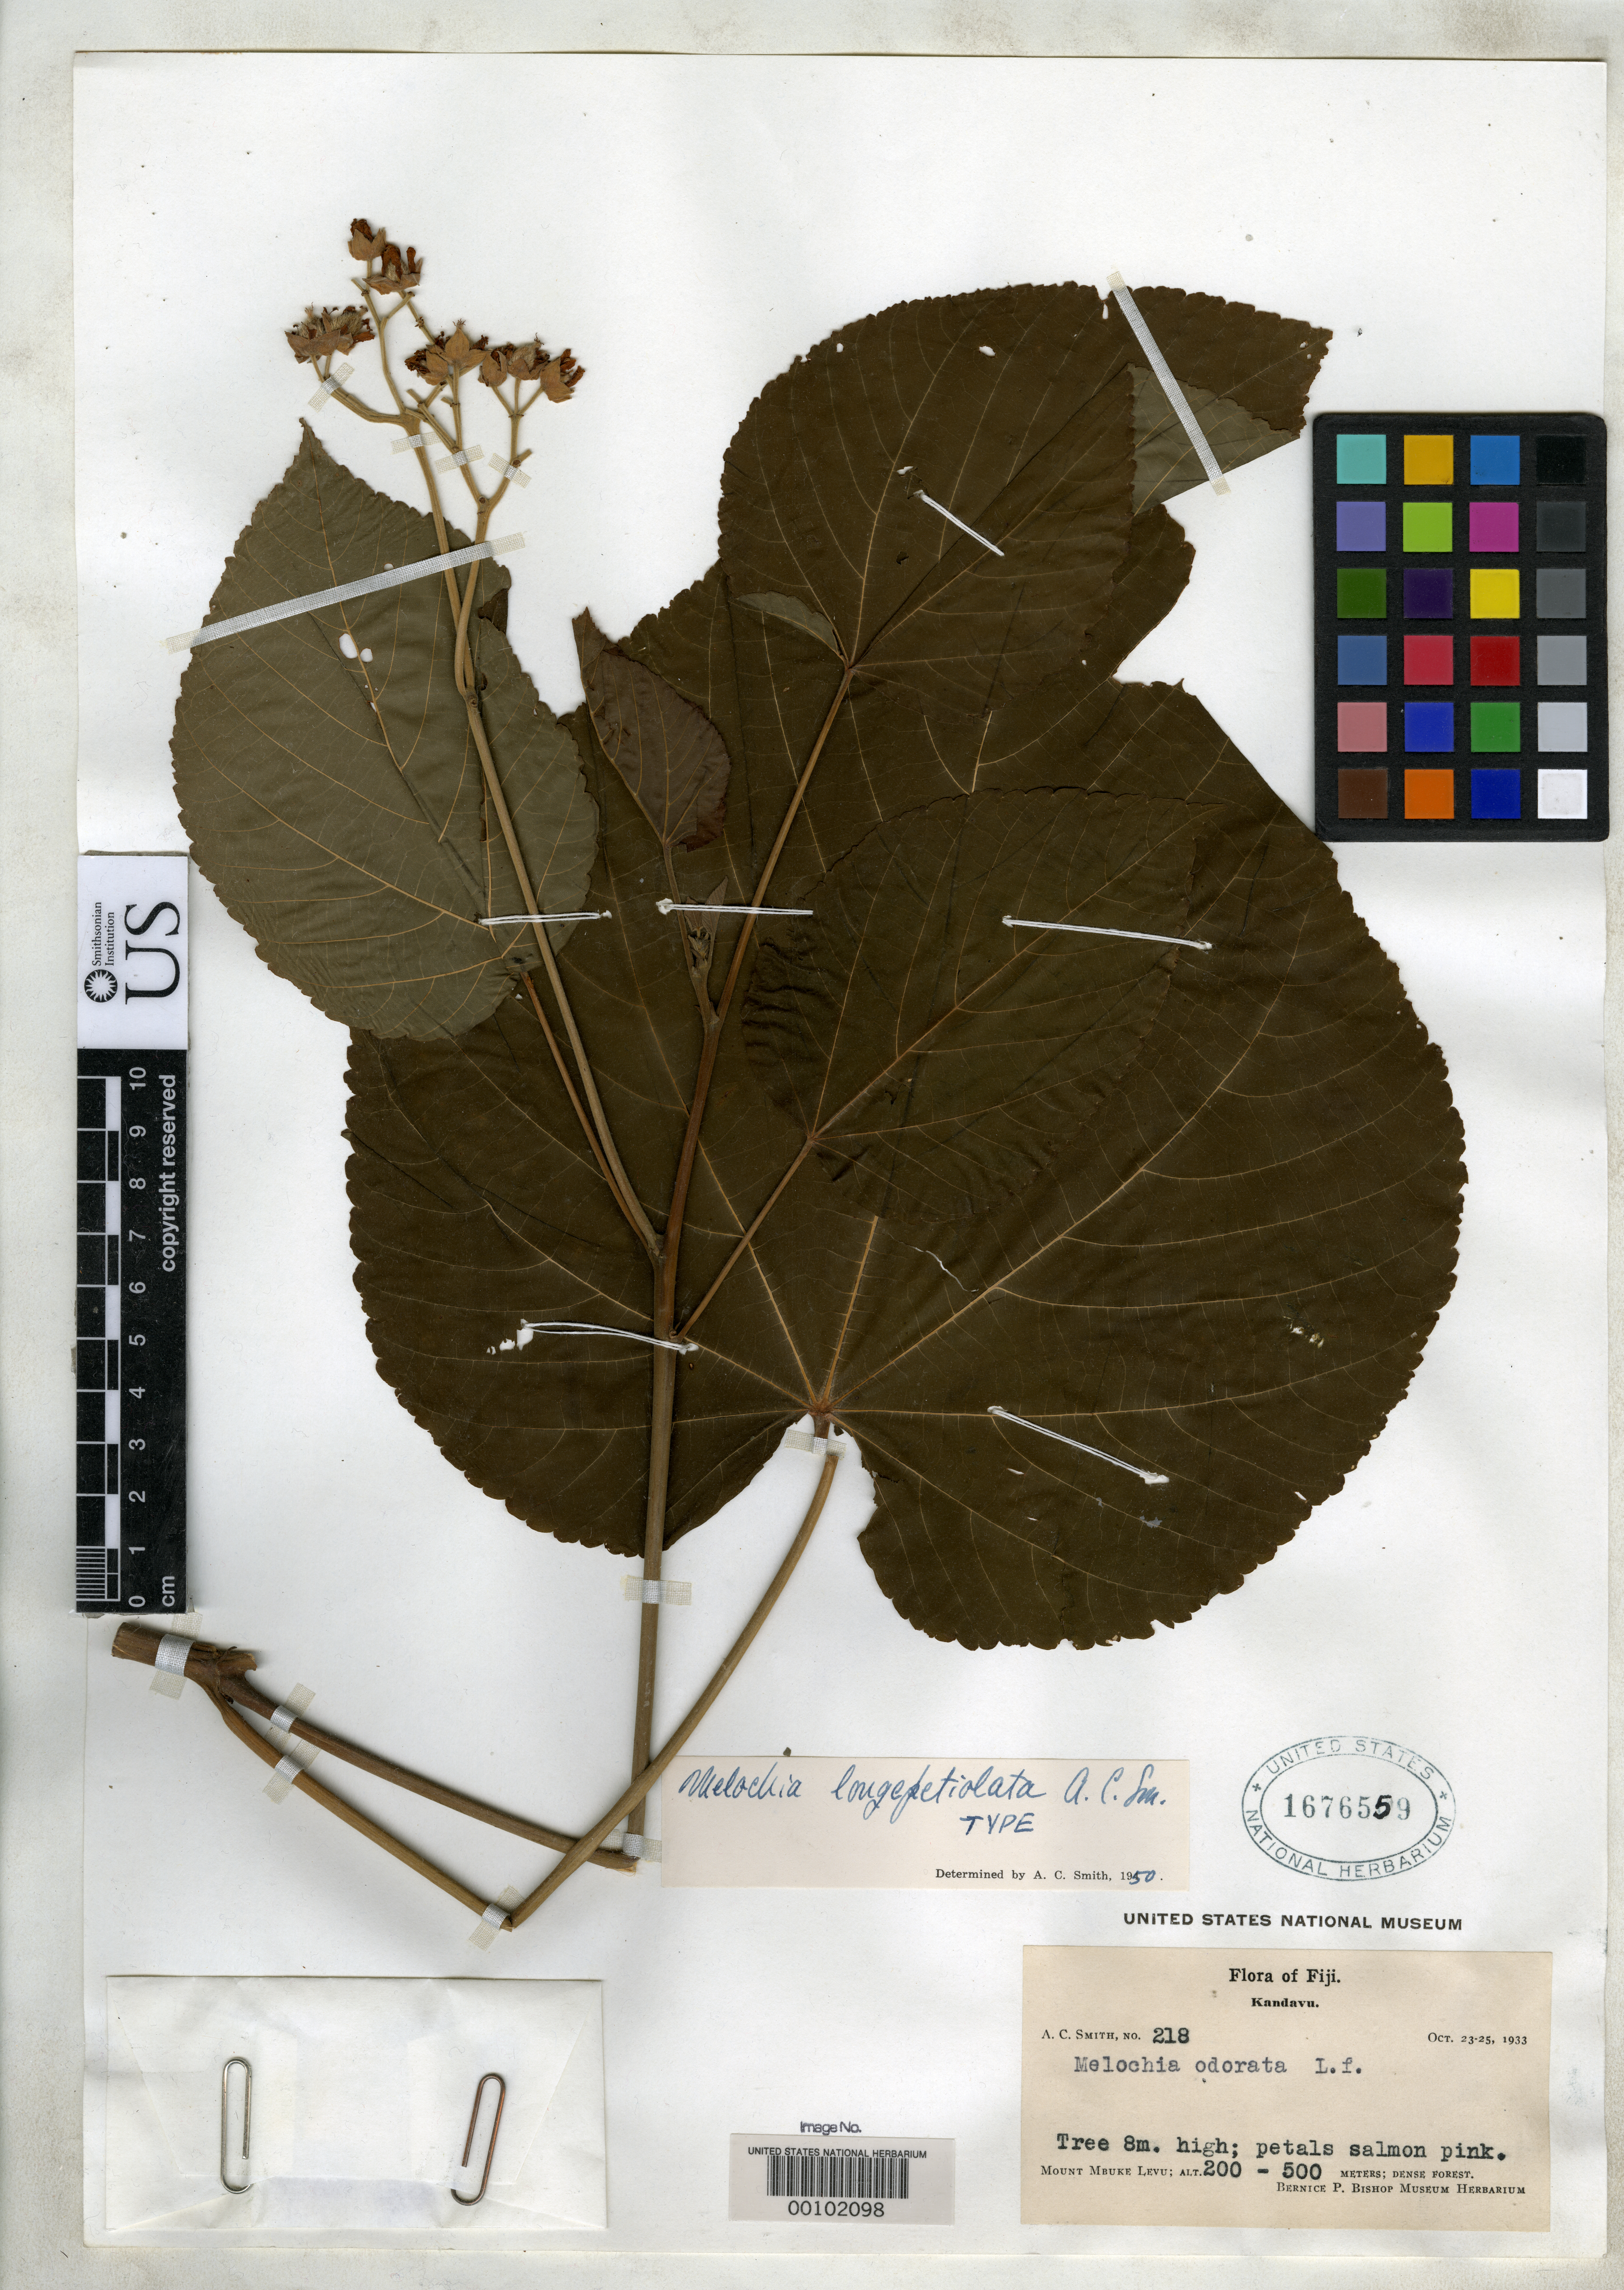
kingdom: Plantae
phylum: Tracheophyta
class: Magnoliopsida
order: Malvales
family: Malvaceae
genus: Melochia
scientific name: Melochia longepetiolata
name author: A.C. Sm.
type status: Holotype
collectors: A. C. Smith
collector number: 218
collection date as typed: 23 Oct 1933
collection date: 1933-10-23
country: Fiji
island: Kadavu [Kandavu]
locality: SW slopes of Mt. Mbuke Levu.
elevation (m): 200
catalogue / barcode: US 1676559